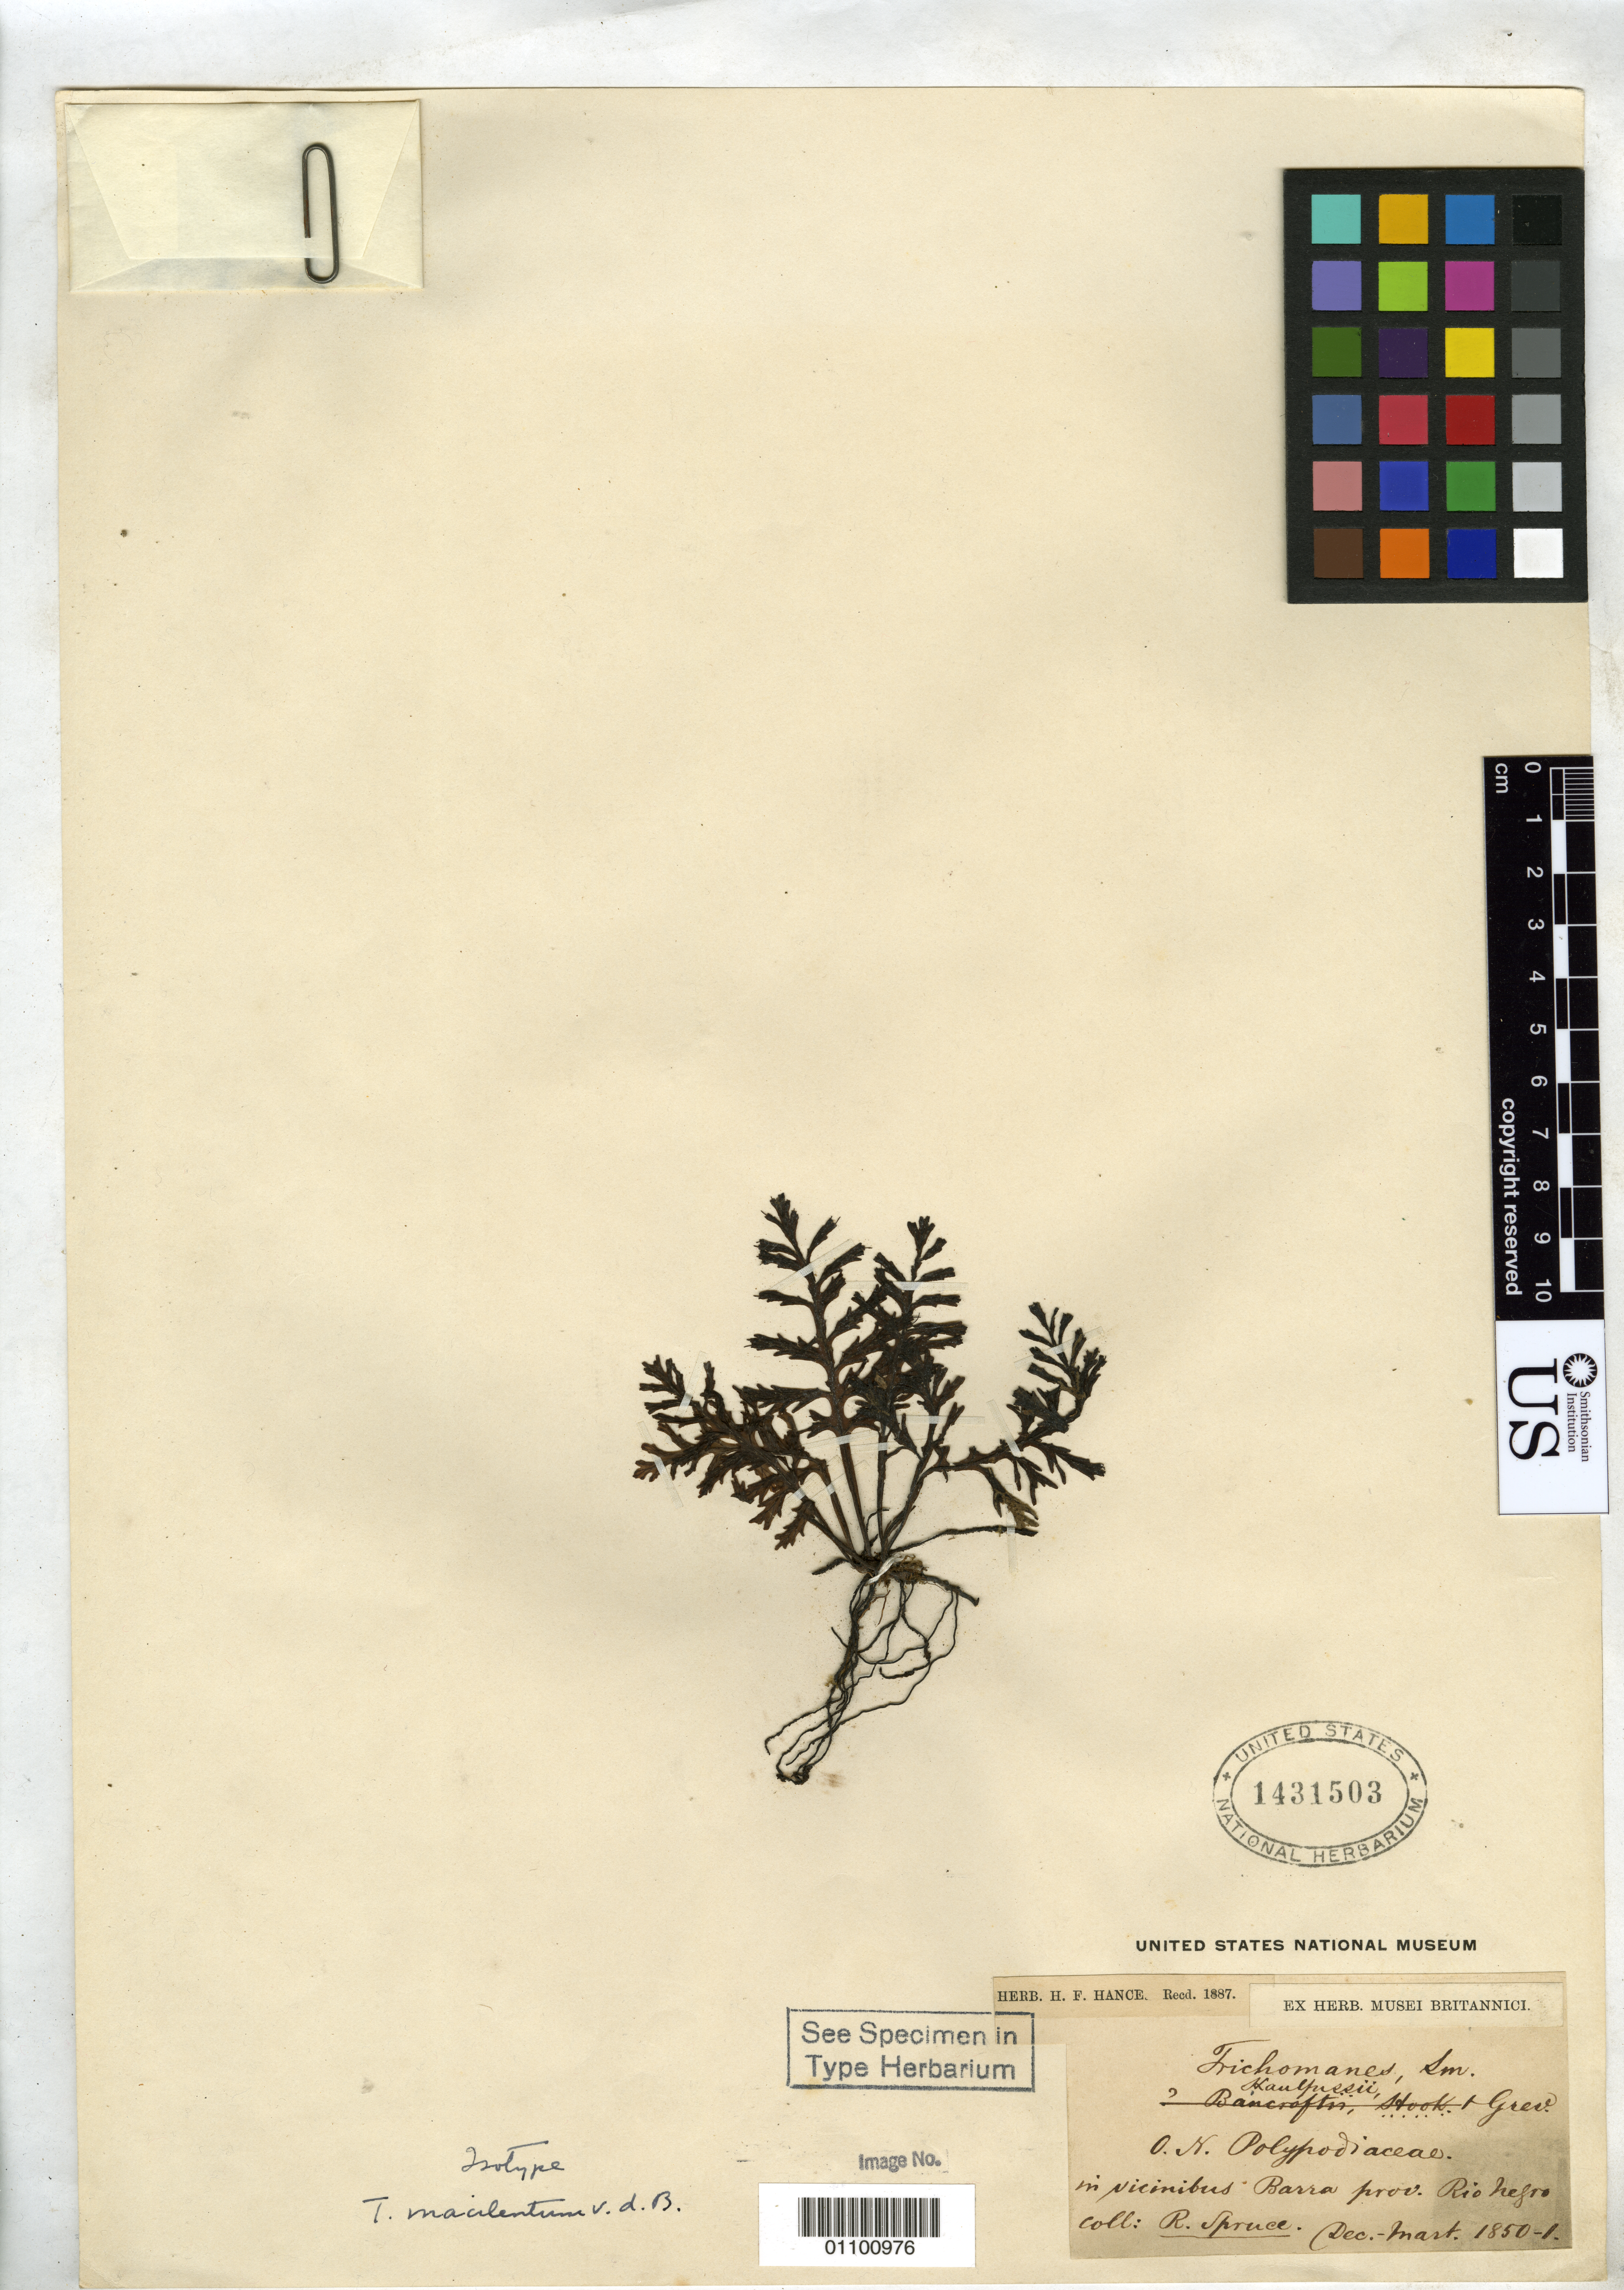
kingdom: Plantae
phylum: Tracheophyta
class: Polypodiopsida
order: Hymenophyllales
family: Hymenophyllaceae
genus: Trichomanes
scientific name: Trichomanes macilentum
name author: Bosch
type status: Type Collection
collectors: R. Spruce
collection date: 1850-12/1851-03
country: Brazil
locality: Barra, Rio Negro.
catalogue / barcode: US 1431503